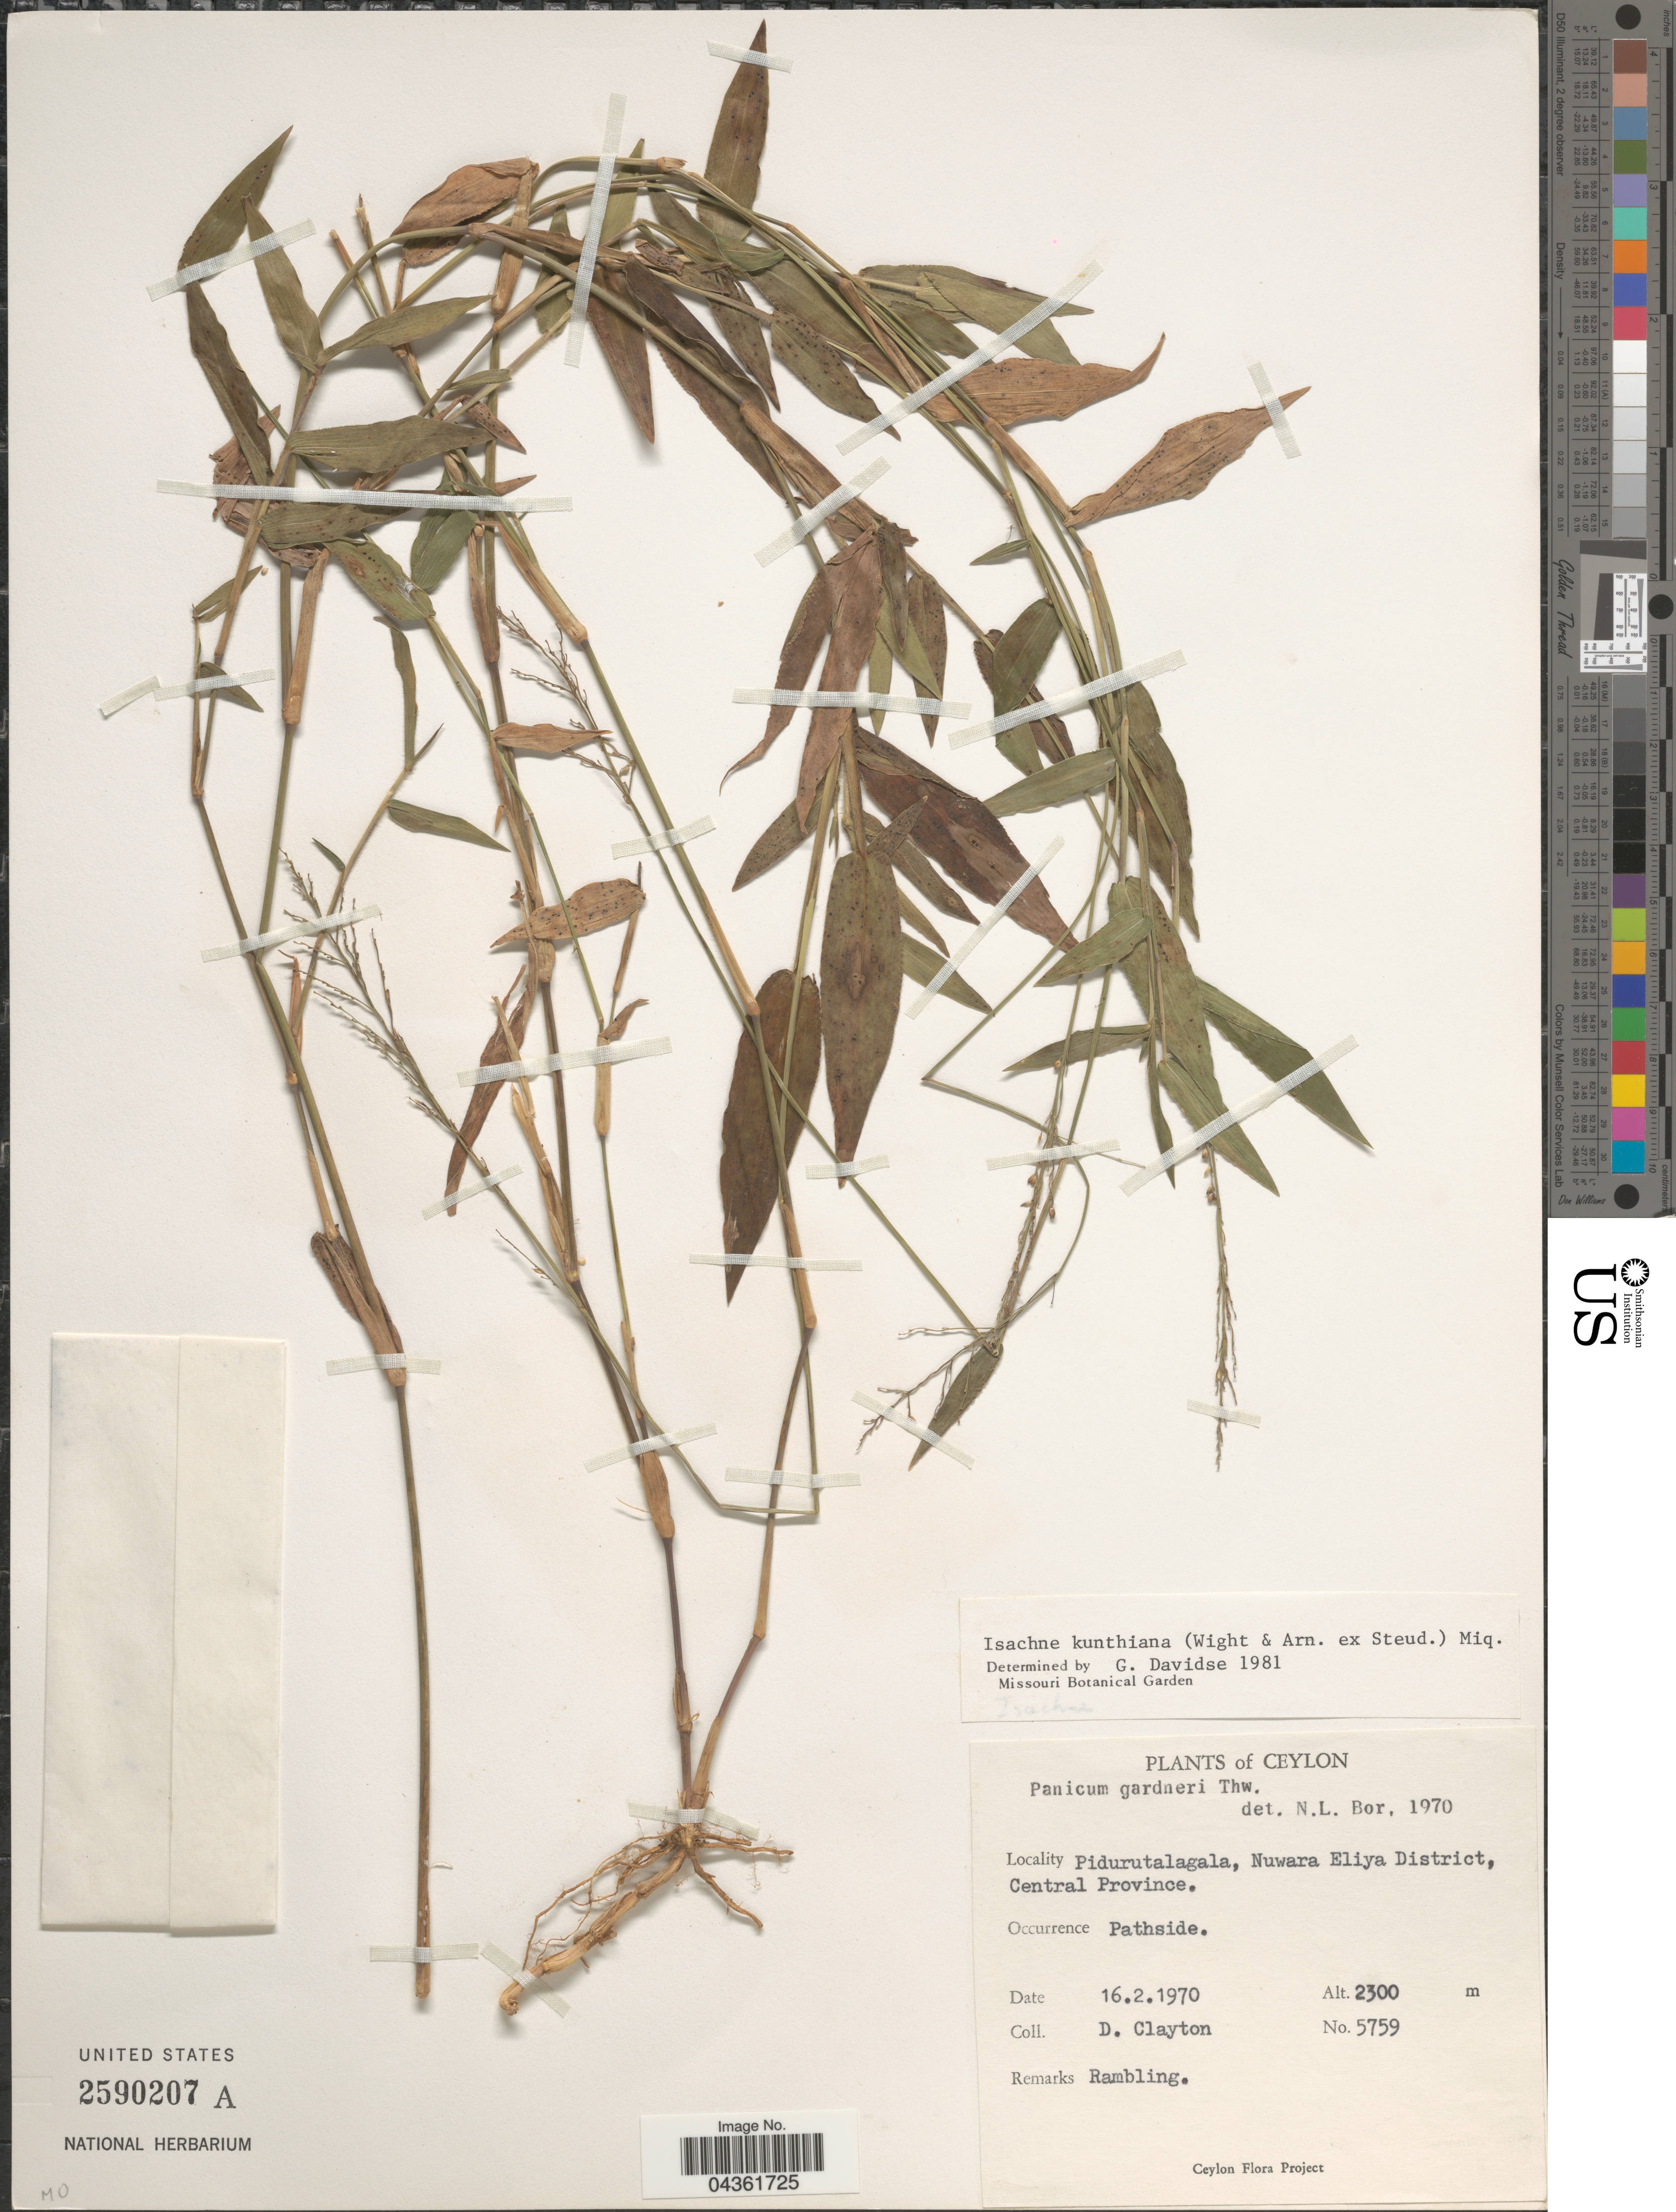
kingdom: Plantae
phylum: Tracheophyta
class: Liliopsida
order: Poales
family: Poaceae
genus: Isachne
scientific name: Isachne kunthiana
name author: (Wight & Arn. ex Steud.) Miq.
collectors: D. Clayton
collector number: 5759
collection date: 1970-02-16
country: Sri Lanka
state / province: Central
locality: Ceylon. Pidurutalagala, Nuwara Eliya District.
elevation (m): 2300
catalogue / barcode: US 2590207A